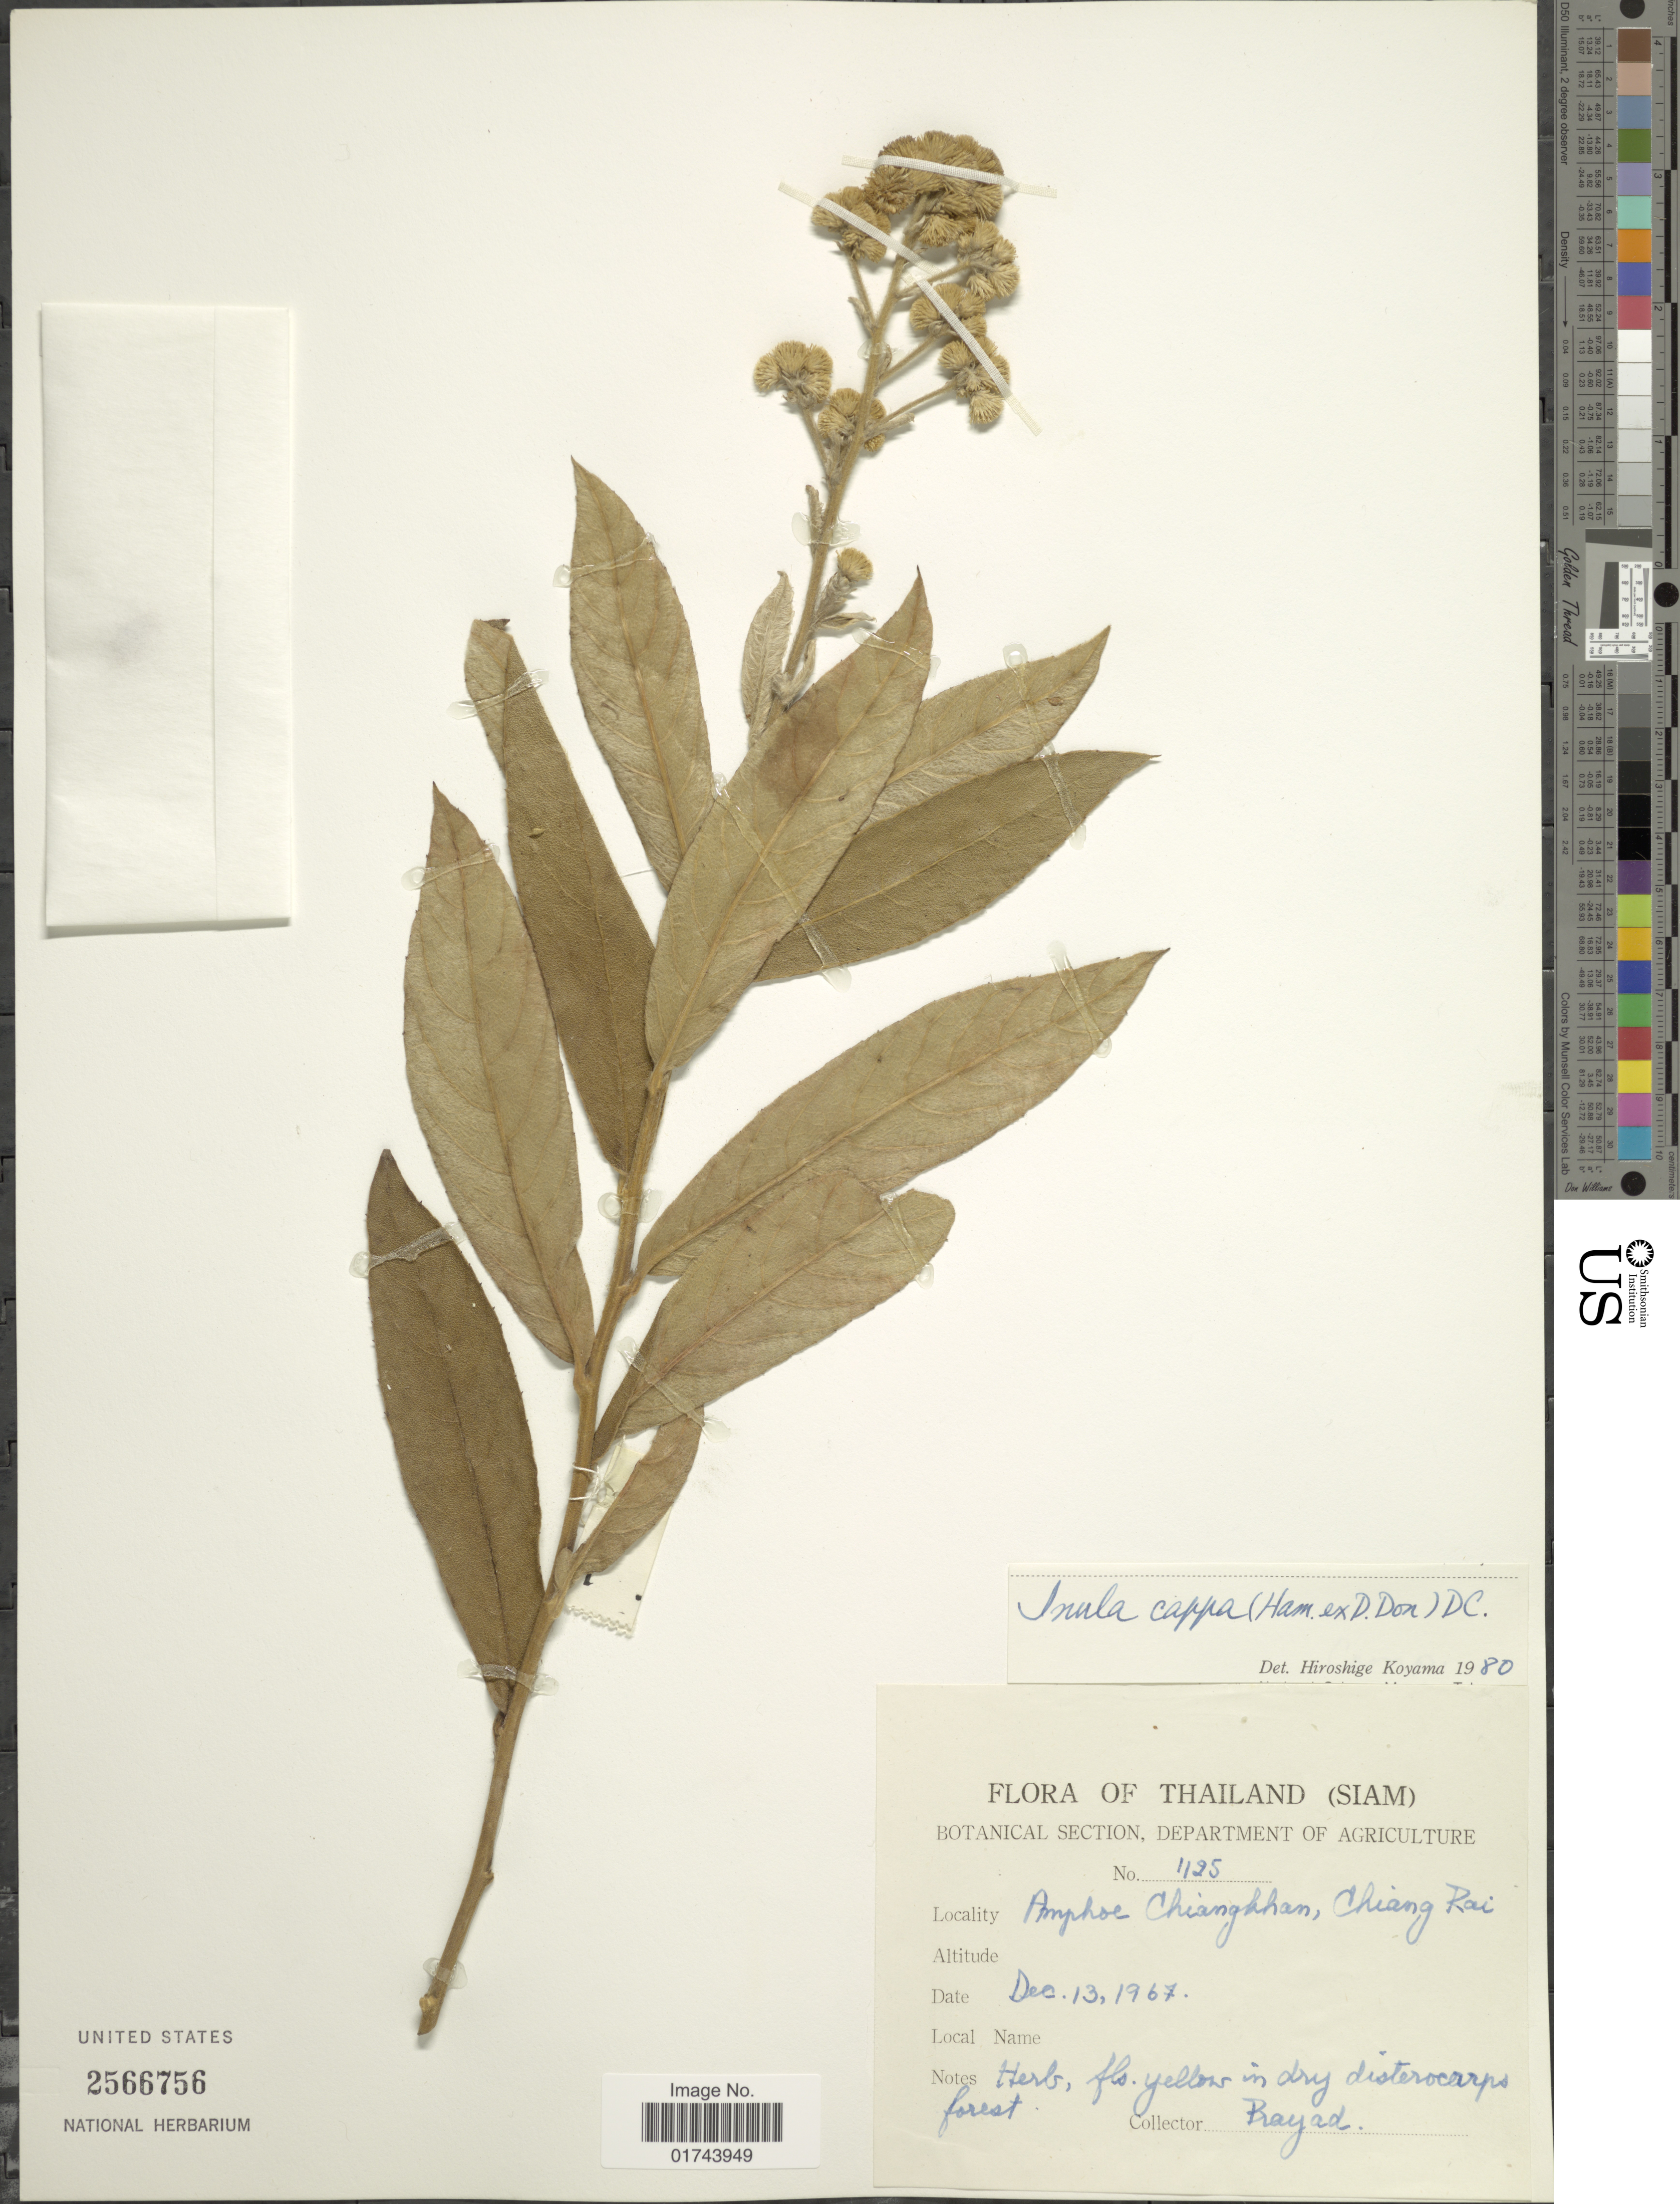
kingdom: Plantae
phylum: Tracheophyta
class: Magnoliopsida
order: Asterales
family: Asteraceae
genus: Inula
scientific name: Inula cappa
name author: (Buch.-Ham. ex D. Don) DC.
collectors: Bayad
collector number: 1125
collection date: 1967-12-13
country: Thailand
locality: Amphoe Chiangkhan, Chiang Rai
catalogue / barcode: US 2566756